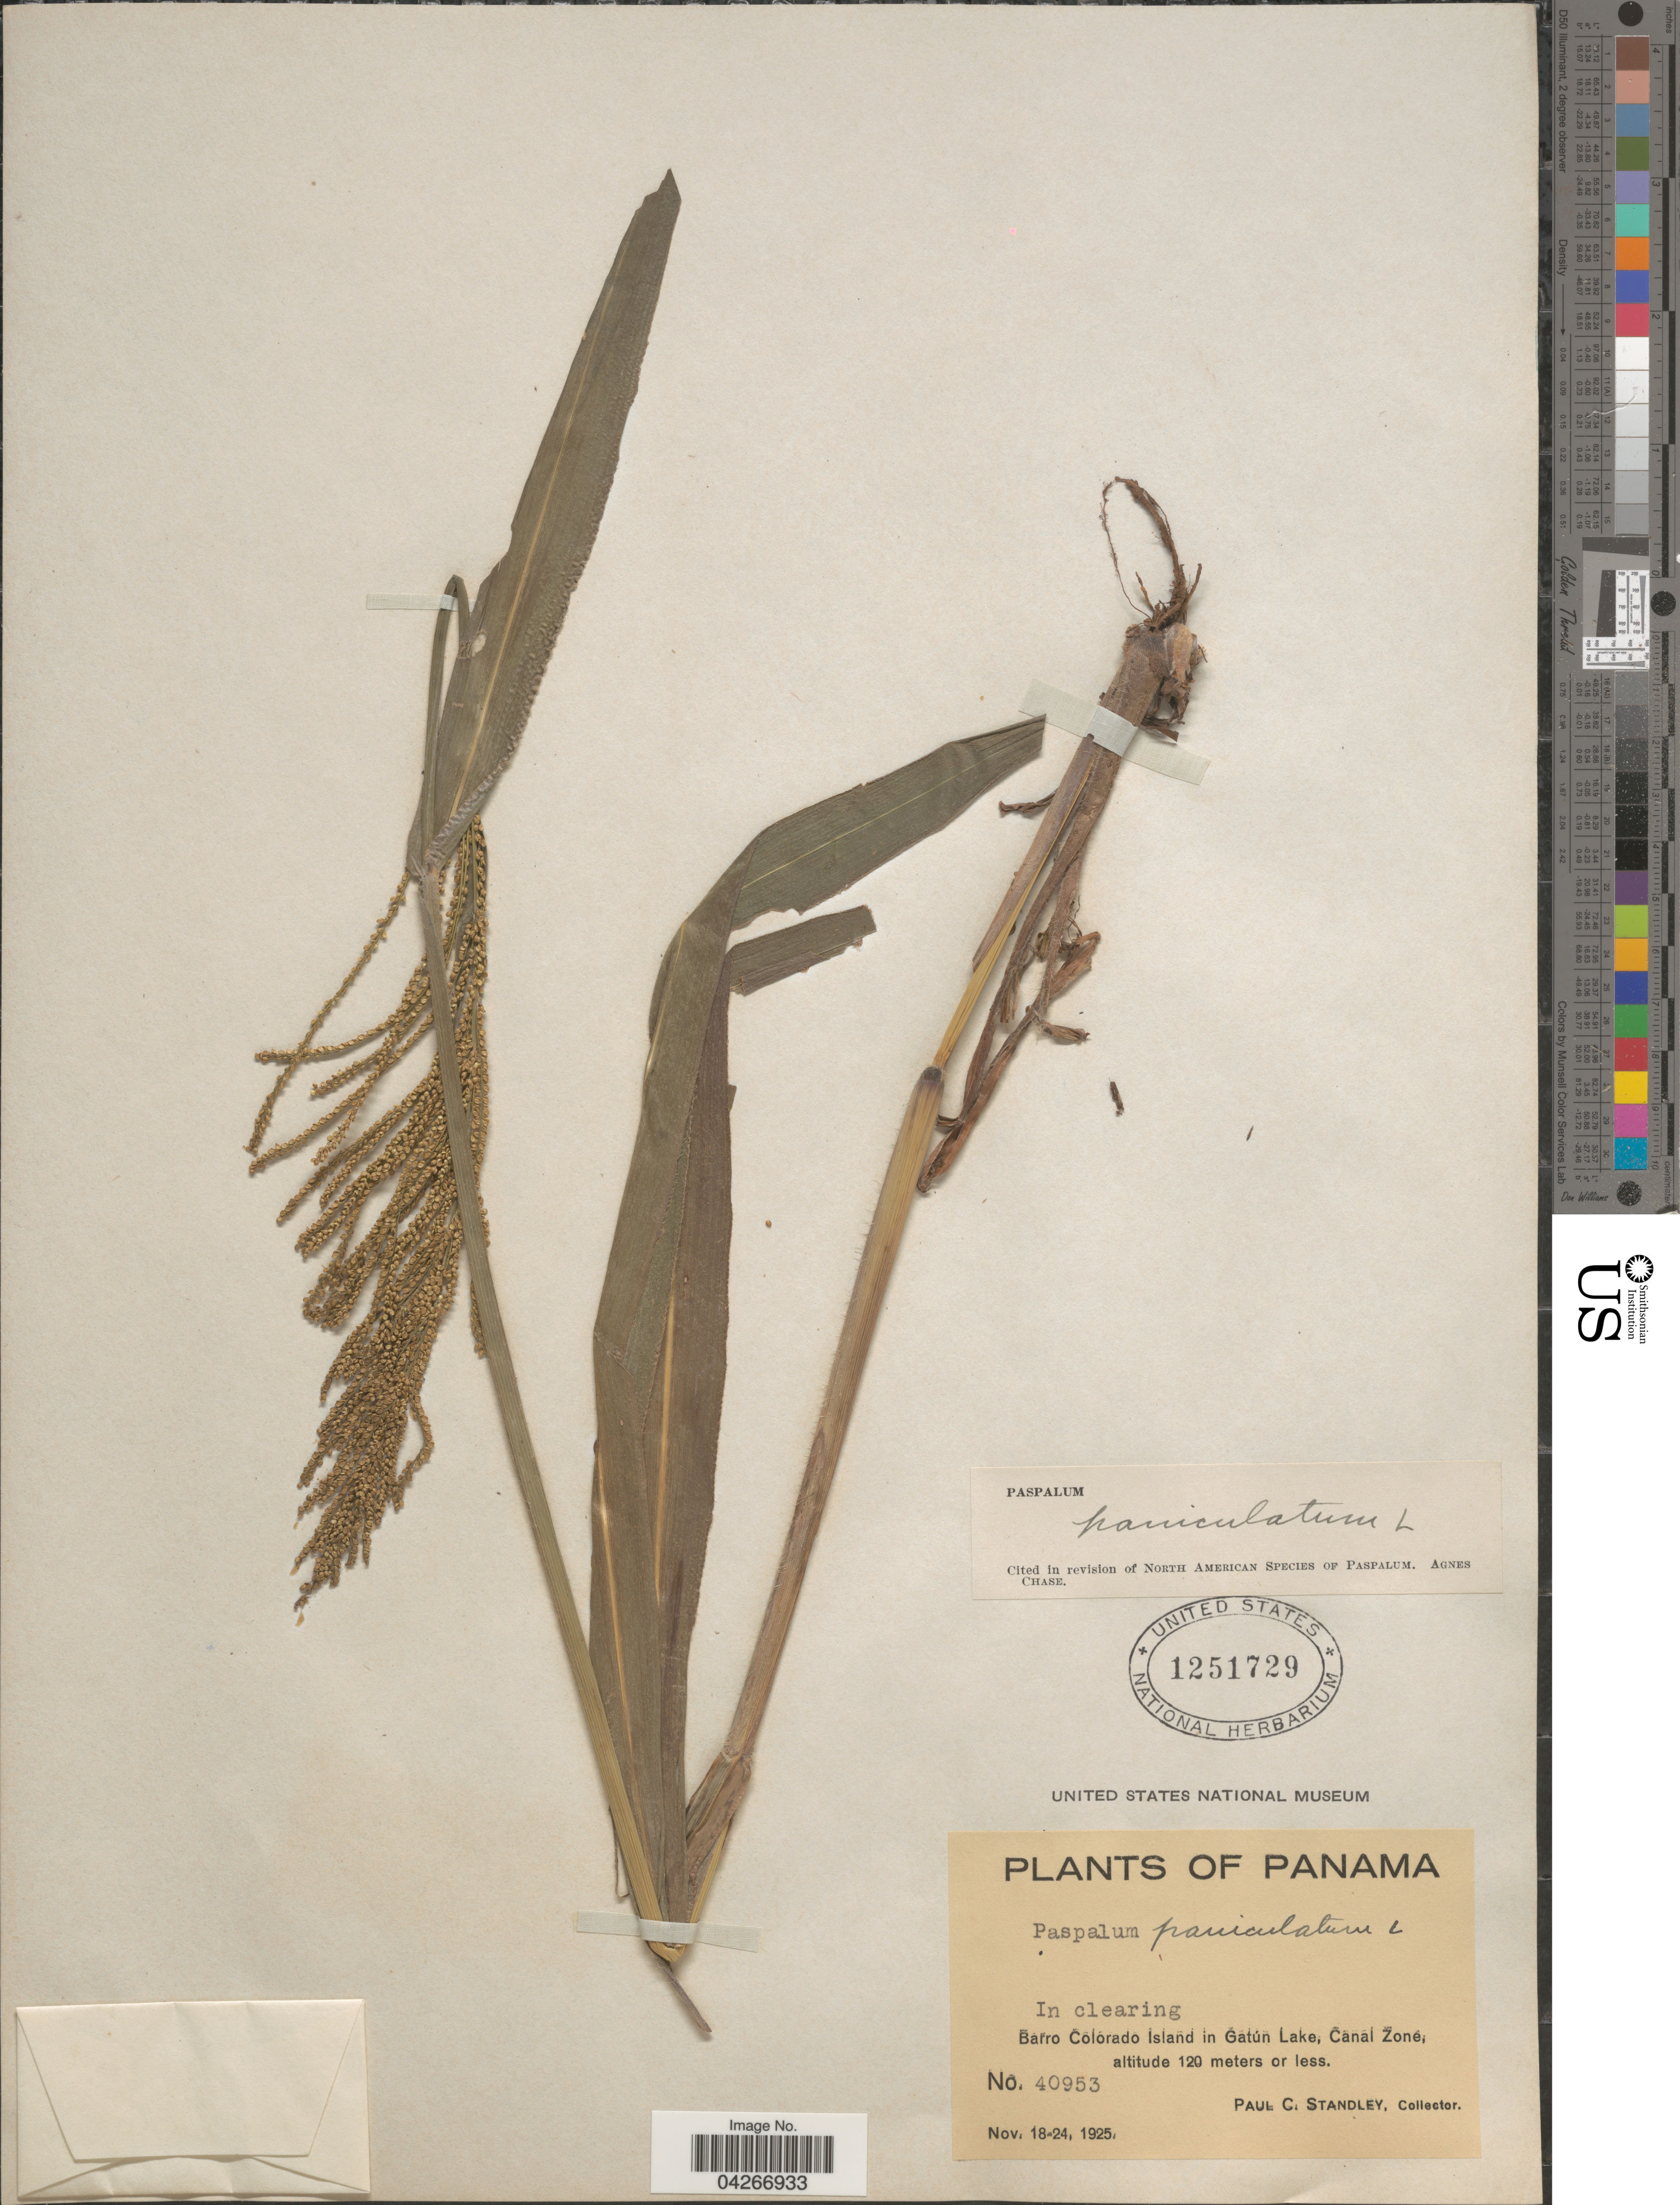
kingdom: Plantae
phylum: Tracheophyta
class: Liliopsida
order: Poales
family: Poaceae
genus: Paspalum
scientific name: Paspalum paniculatum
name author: L.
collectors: P. C. Standley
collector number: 40953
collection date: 1925-11-18/1925-11-24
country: Panama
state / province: Panamá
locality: Barro Colorado Island in Gatún Lake, Canal Zone.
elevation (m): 120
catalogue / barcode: US 1251729